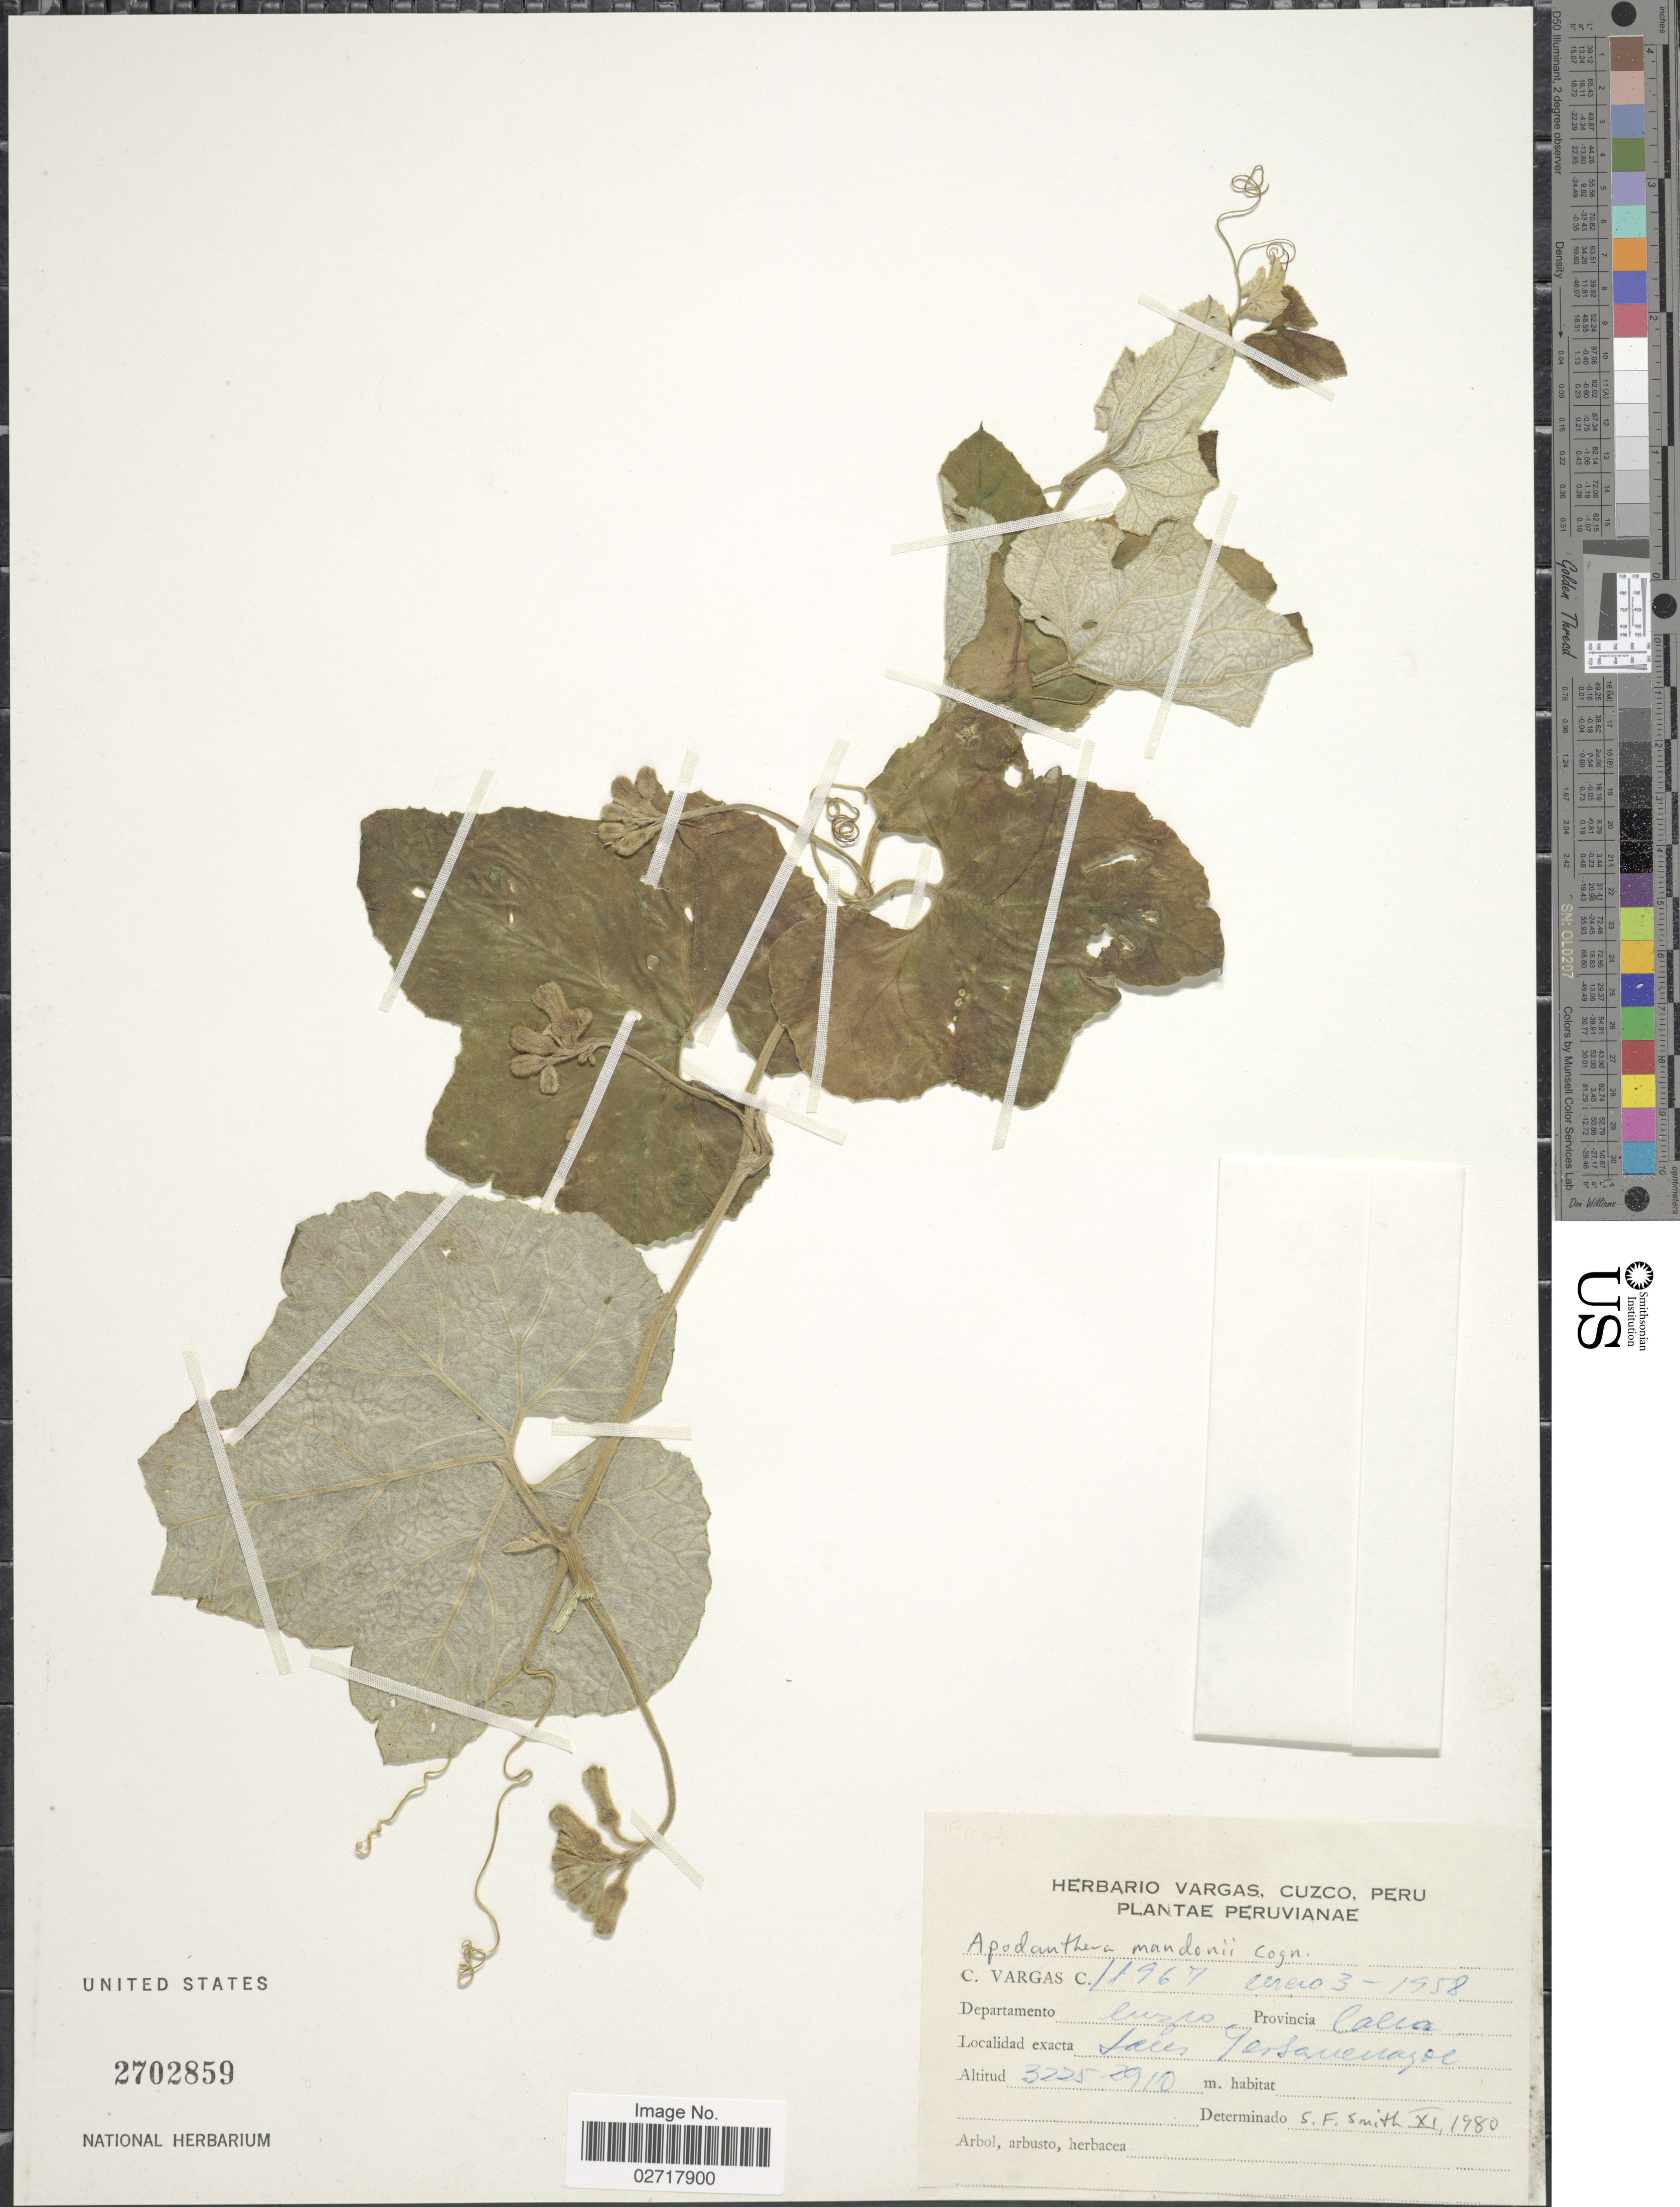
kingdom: Plantae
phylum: Tracheophyta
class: Magnoliopsida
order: Cucurbitales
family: Cucurbitaceae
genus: Apodanthera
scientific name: Apodanthera mandonii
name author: Cogn.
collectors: C. Vargas Calderón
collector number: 11967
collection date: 1958-01-03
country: Peru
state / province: Cusco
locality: Departamento Cuzco, Provincia Calca. Lares - Hierbabuenayoc.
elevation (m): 2910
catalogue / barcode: US 2702859